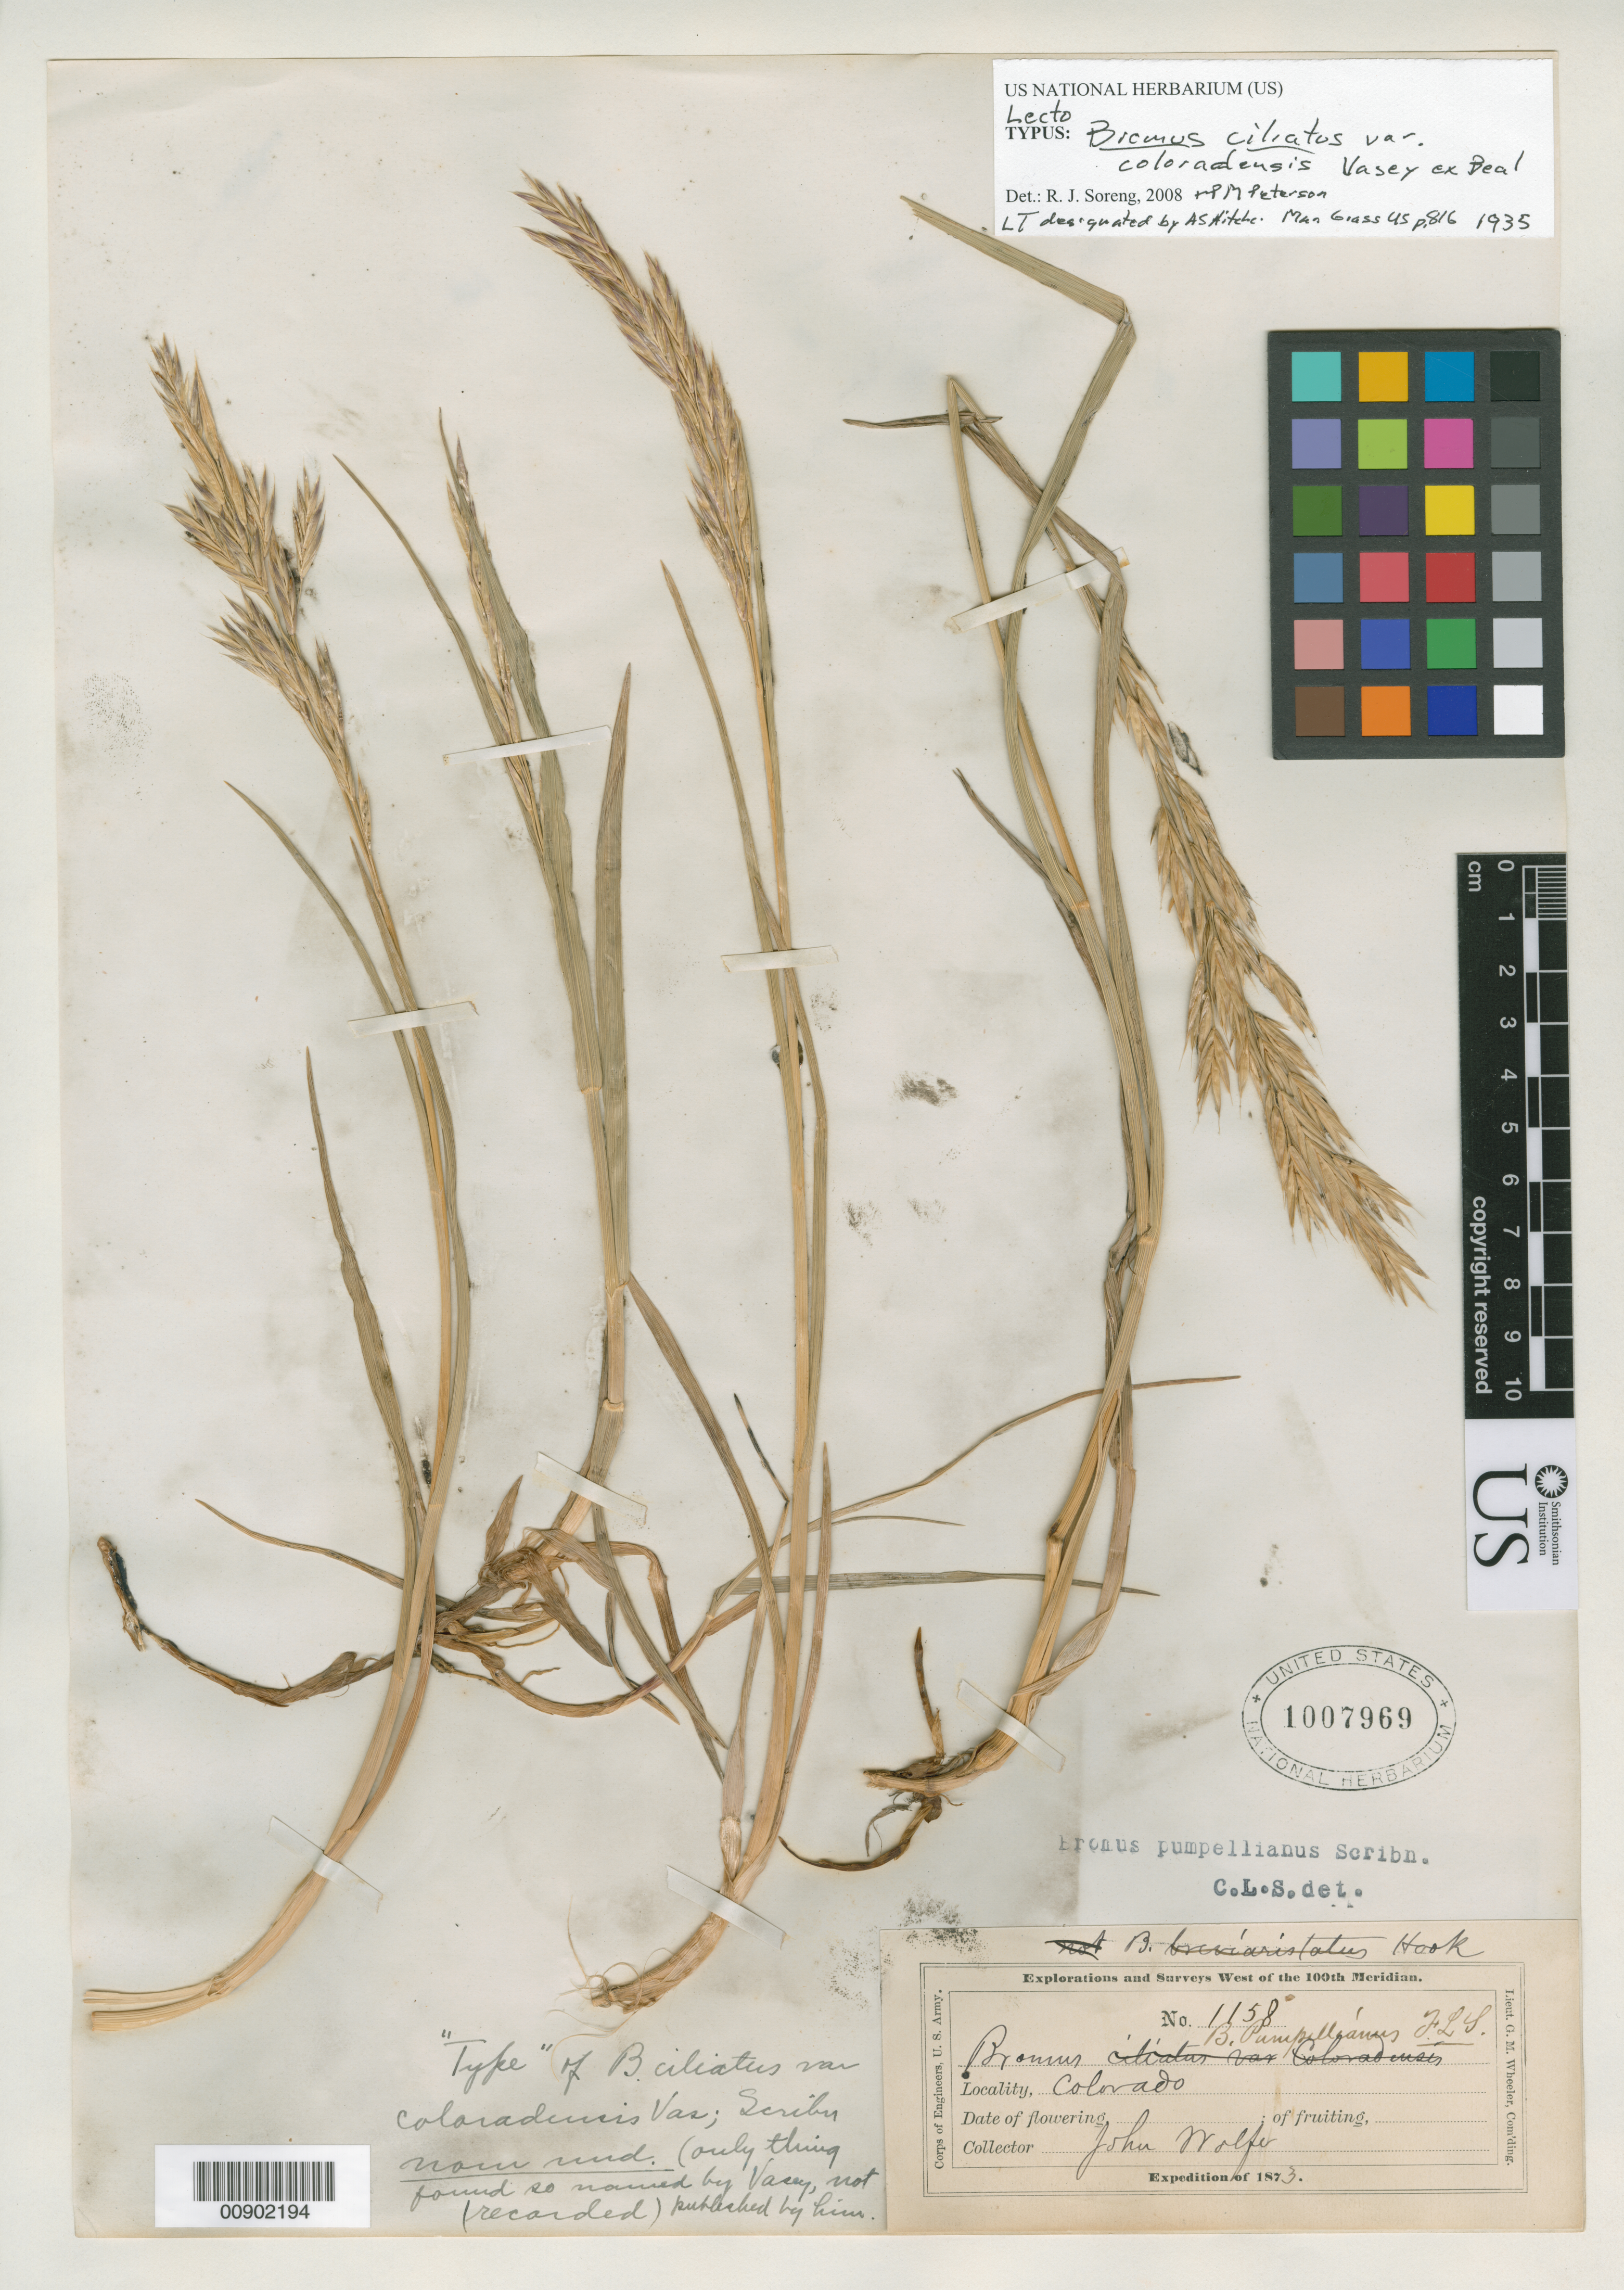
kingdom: Plantae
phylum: Tracheophyta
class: Liliopsida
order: Poales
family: Poaceae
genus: Bromus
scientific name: Bromus ciliatus var. coloradensis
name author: Vasey ex W.J. Beal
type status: Isolectotype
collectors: J. Wolfe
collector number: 1158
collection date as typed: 1873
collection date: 1873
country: United States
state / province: Colorado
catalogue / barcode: US 1007969